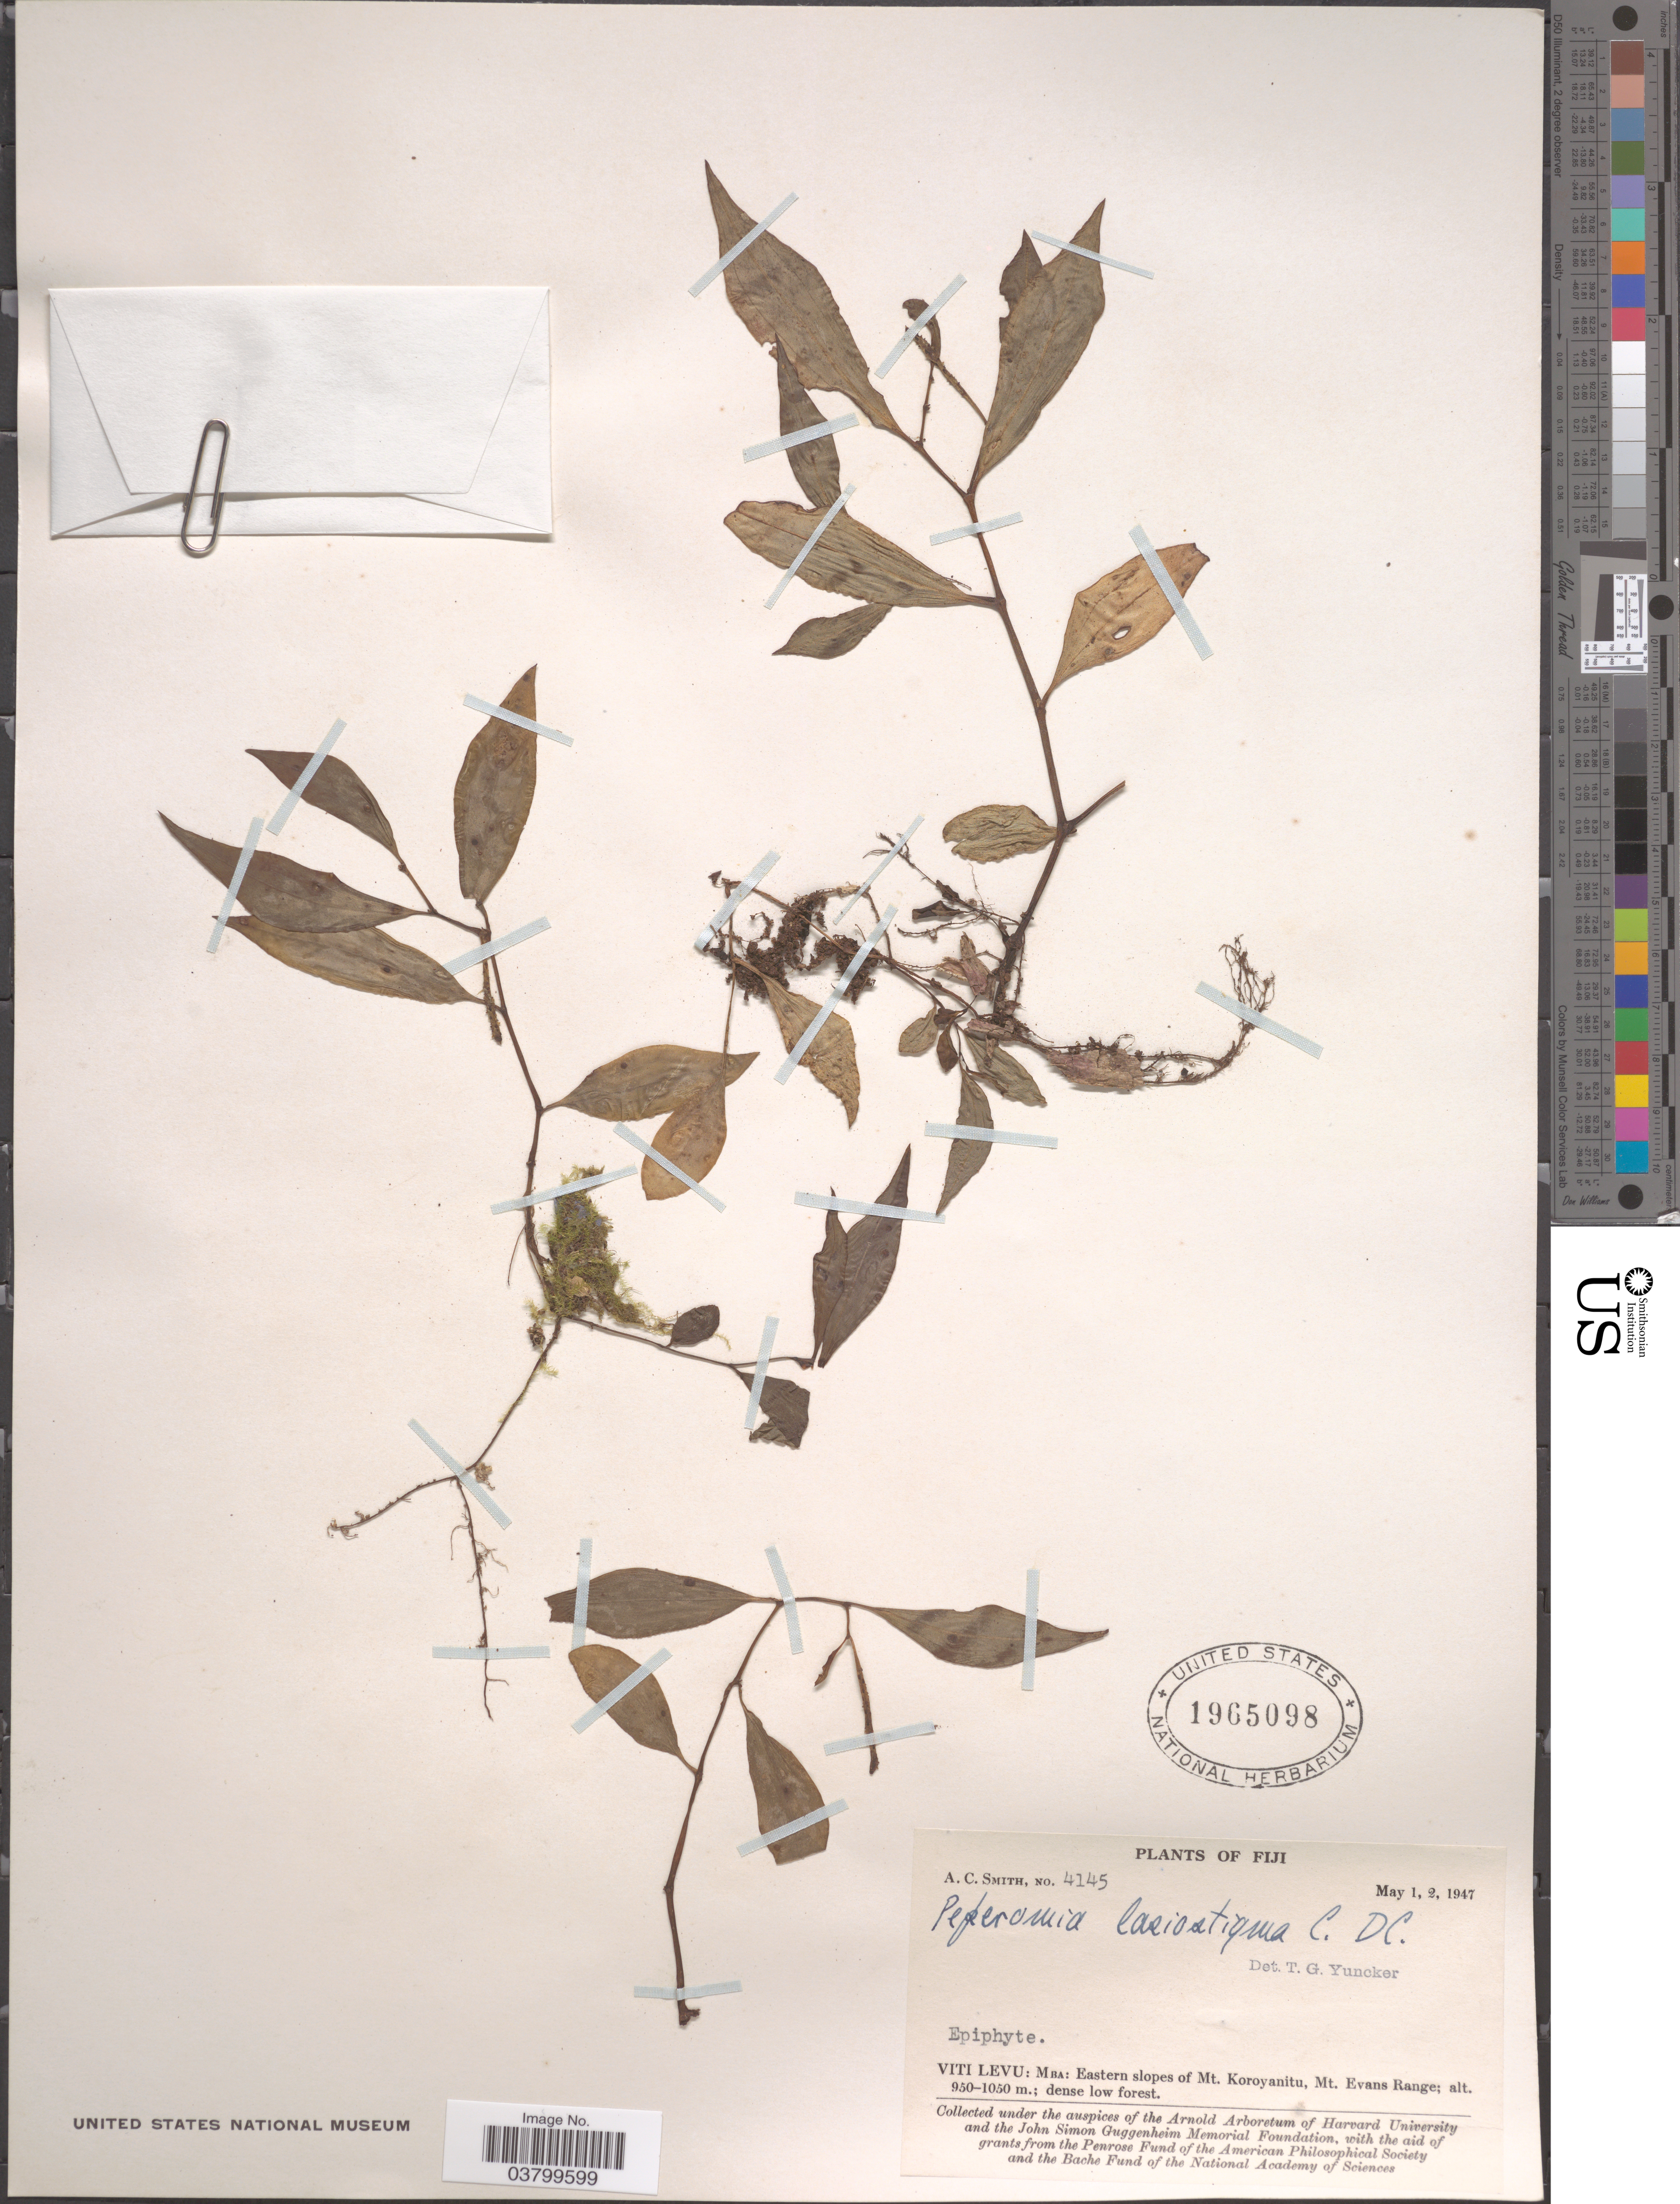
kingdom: Plantae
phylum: Tracheophyta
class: Magnoliopsida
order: Piperales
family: Piperaceae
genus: Peperomia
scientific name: Peperomia lasiostigma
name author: C. DC.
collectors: A. C. Smith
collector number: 4145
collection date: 1947-05-01/1947-05-02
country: Fiji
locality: Viti Levu: Mba: Eastern slopes of Mt. Koroyanitu, Mt. Evans Range.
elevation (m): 950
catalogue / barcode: US 1965098